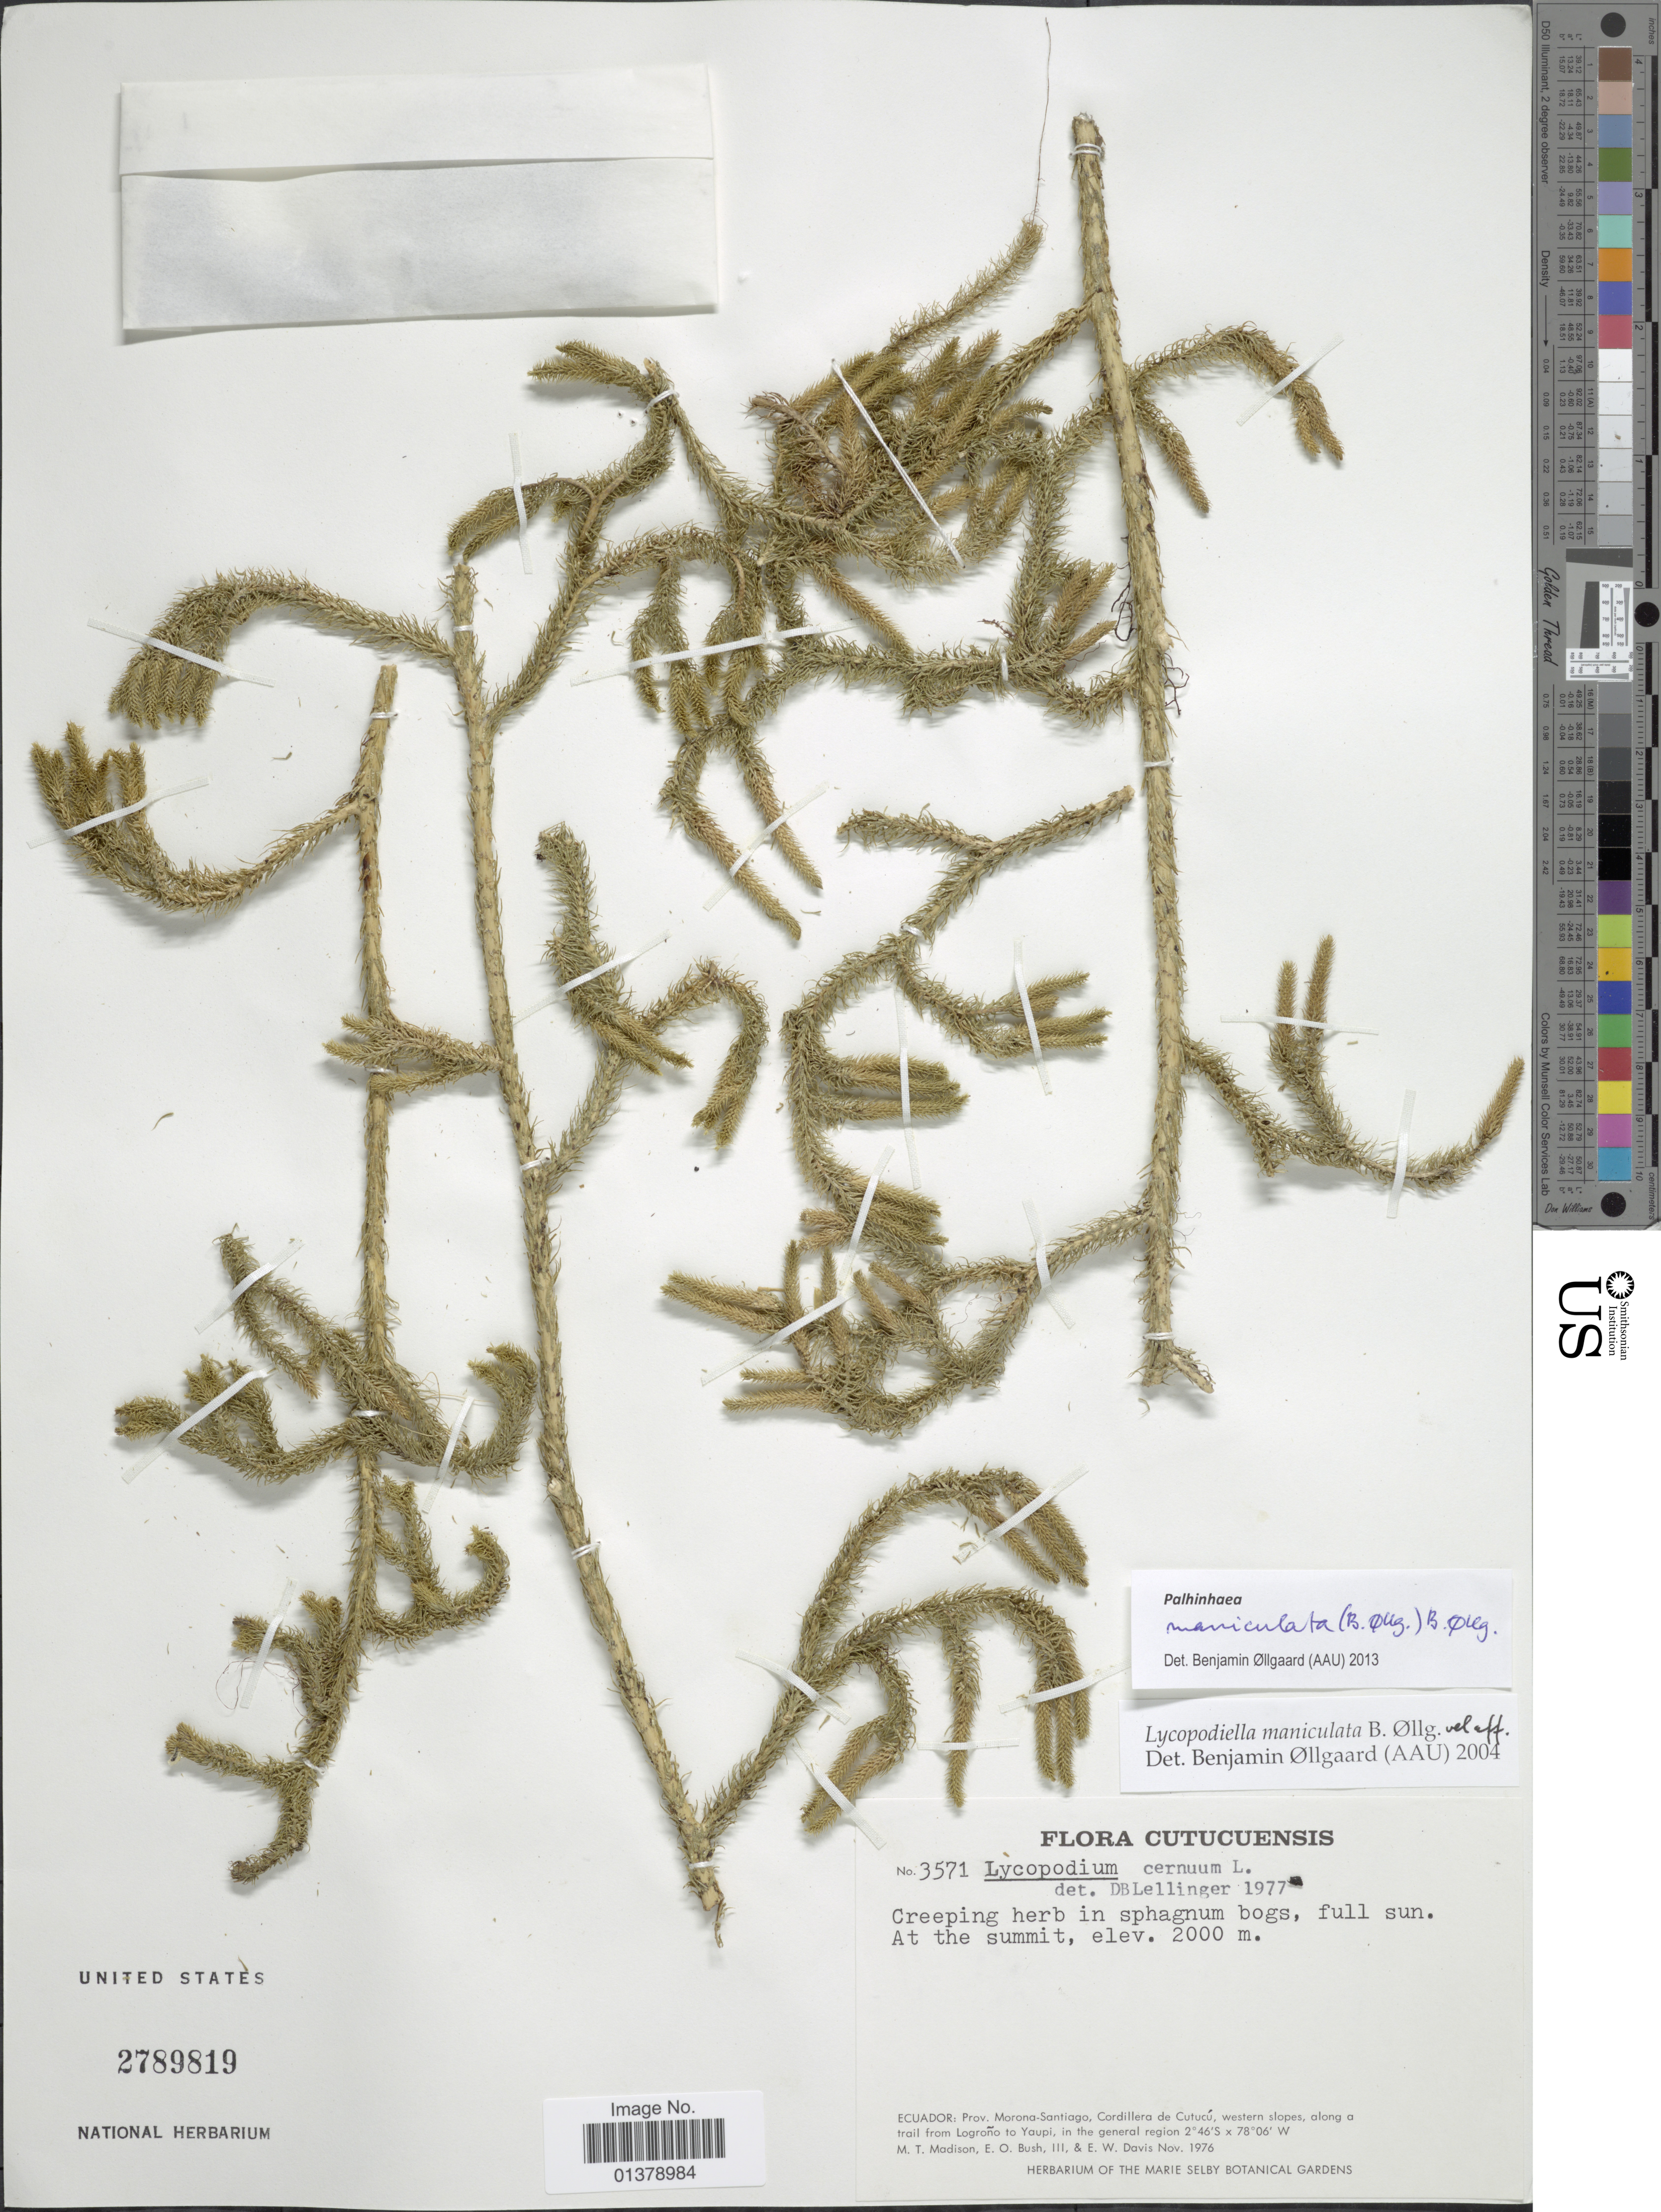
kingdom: Plantae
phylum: Tracheophyta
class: Lycopodiopsida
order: Lycopodiales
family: Lycopodiaceae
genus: Palhinhaea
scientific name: Palhinhaea cernua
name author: (L.) Vasc. & Franco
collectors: M. T. Madison, E. O. Bush & E. W. Davis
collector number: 3571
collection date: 1976-11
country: Ecuador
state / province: Morona-Santiago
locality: Cordillera de Cutucú, western slopes along a trail from Lagrono to Yaupi, in the general region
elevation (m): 2000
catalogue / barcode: US 2789819